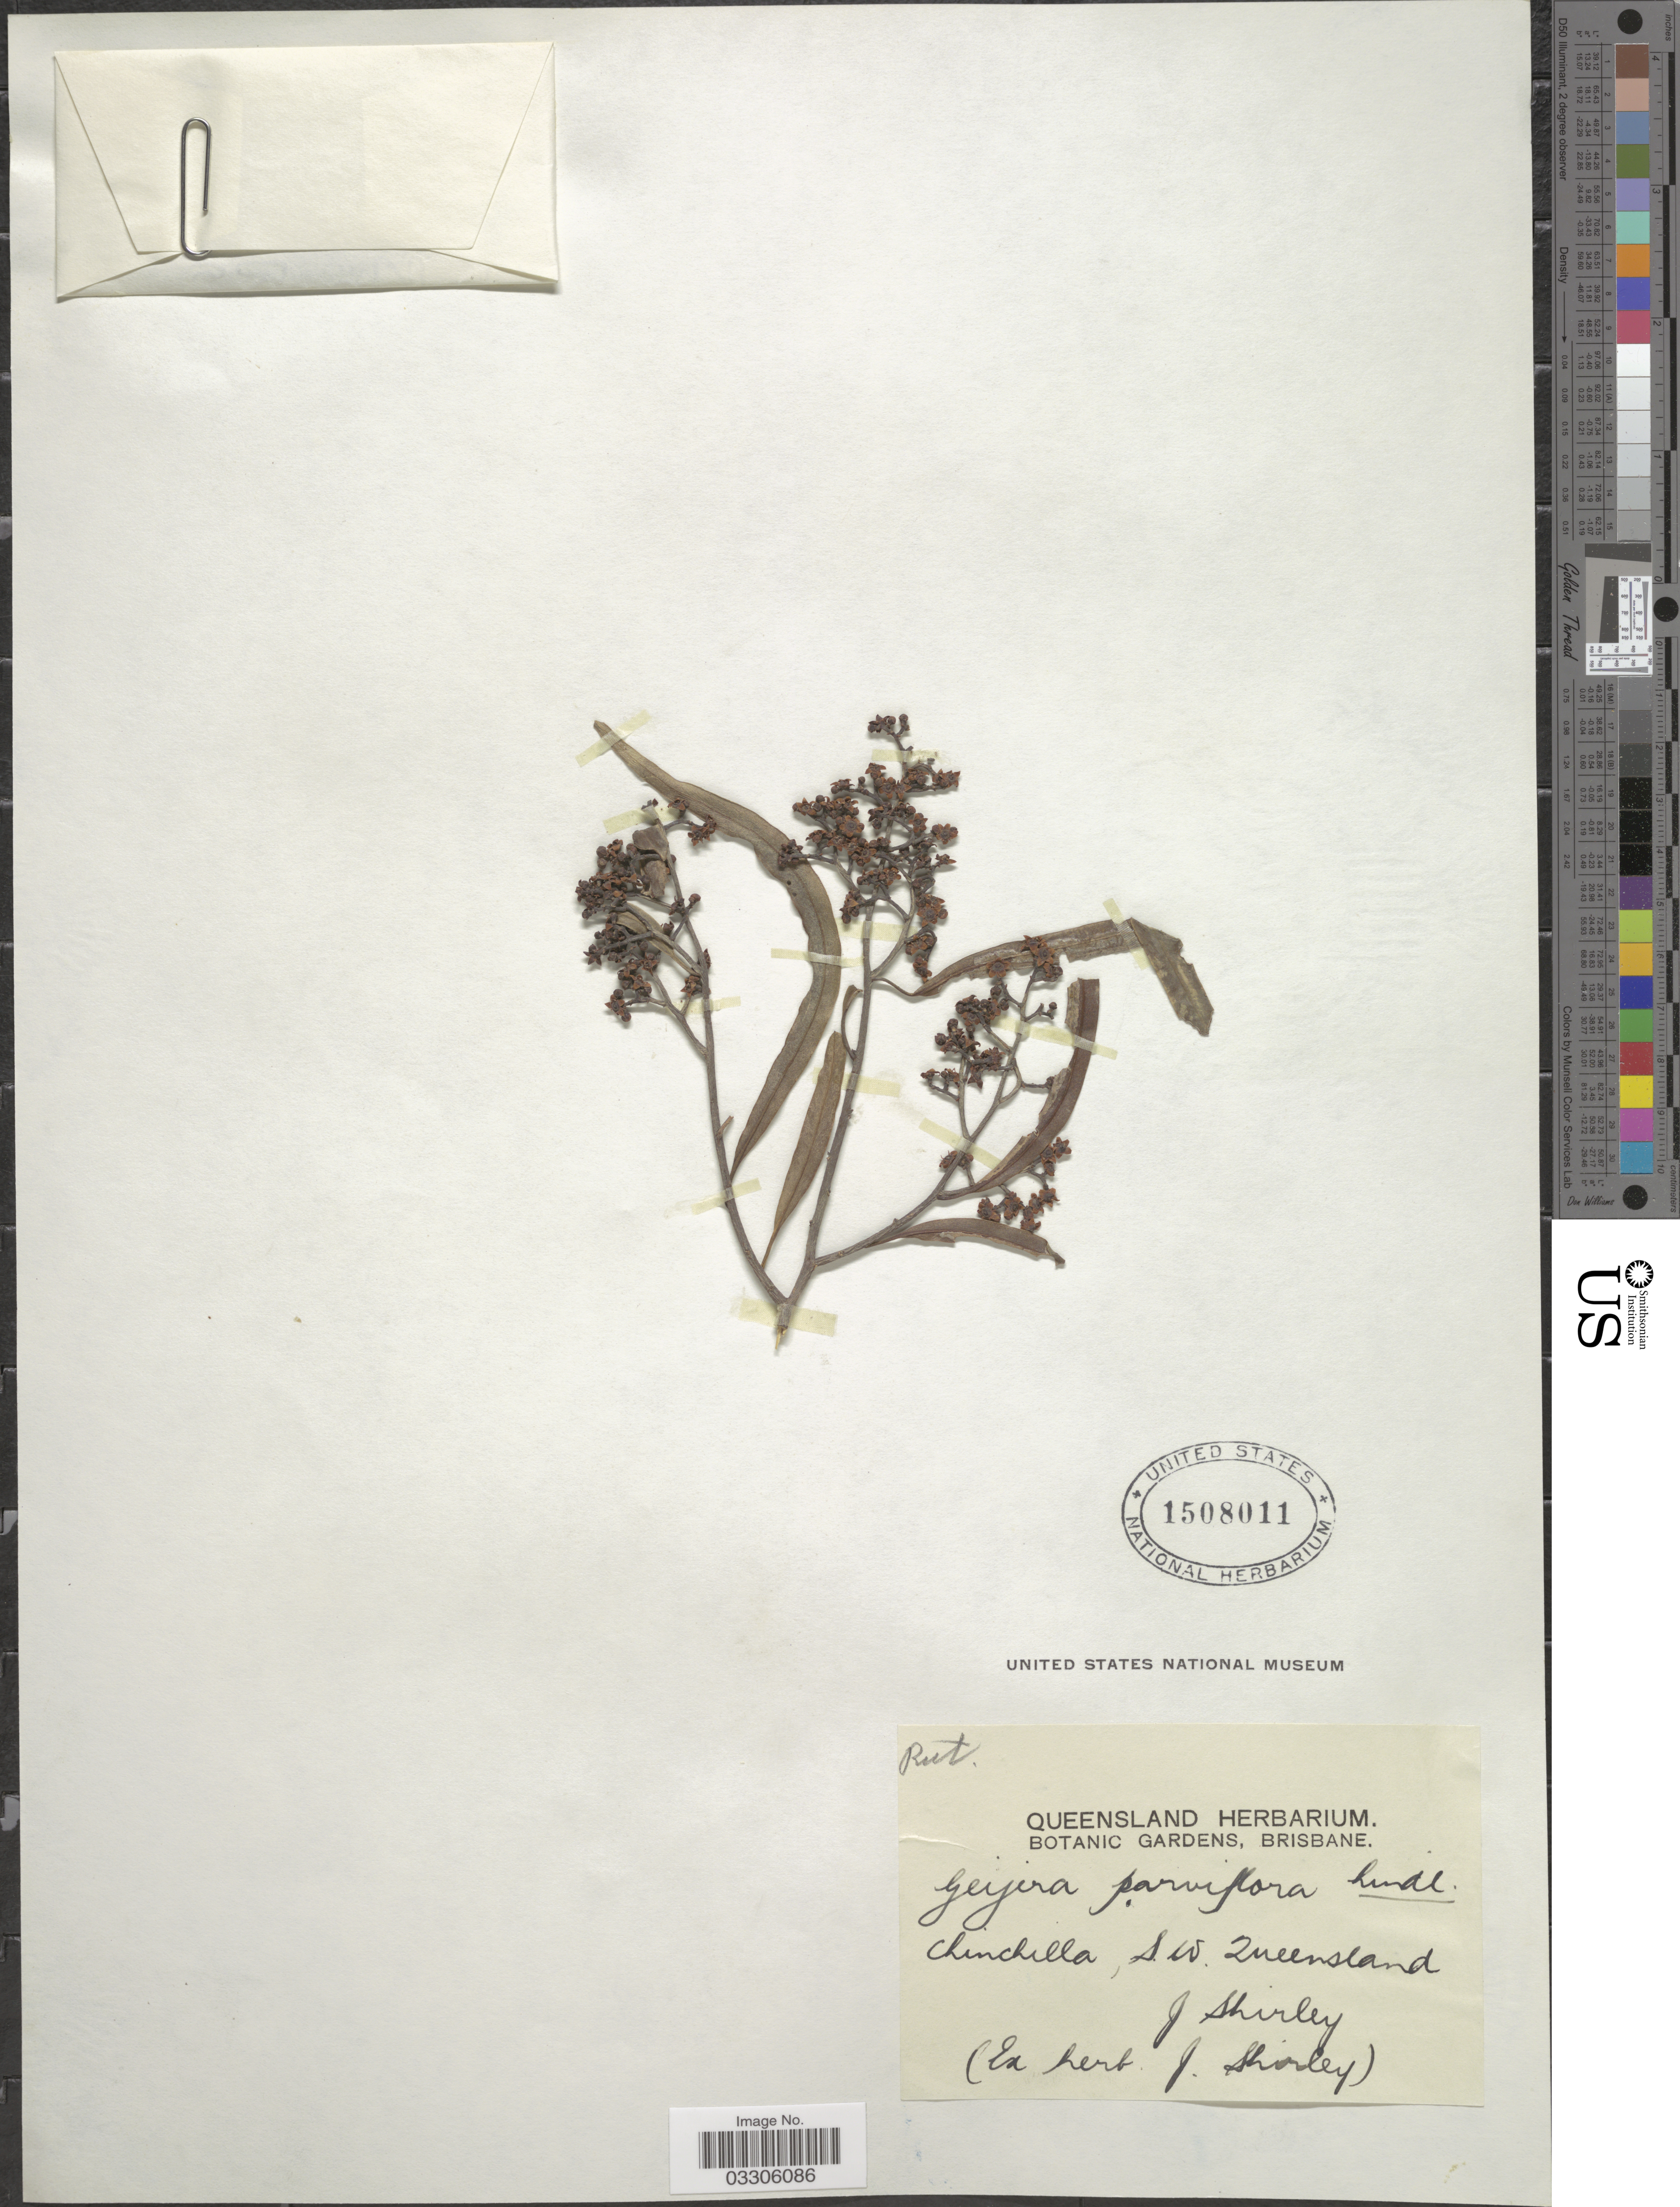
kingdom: Plantae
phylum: Tracheophyta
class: Magnoliopsida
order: Sapindales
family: Rutaceae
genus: Geijera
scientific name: Geijera parviflora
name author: Lindl.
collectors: J. Shirley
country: Australia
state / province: Queensland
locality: Chinchilla, S. W. Queensland.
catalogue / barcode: US 1508011